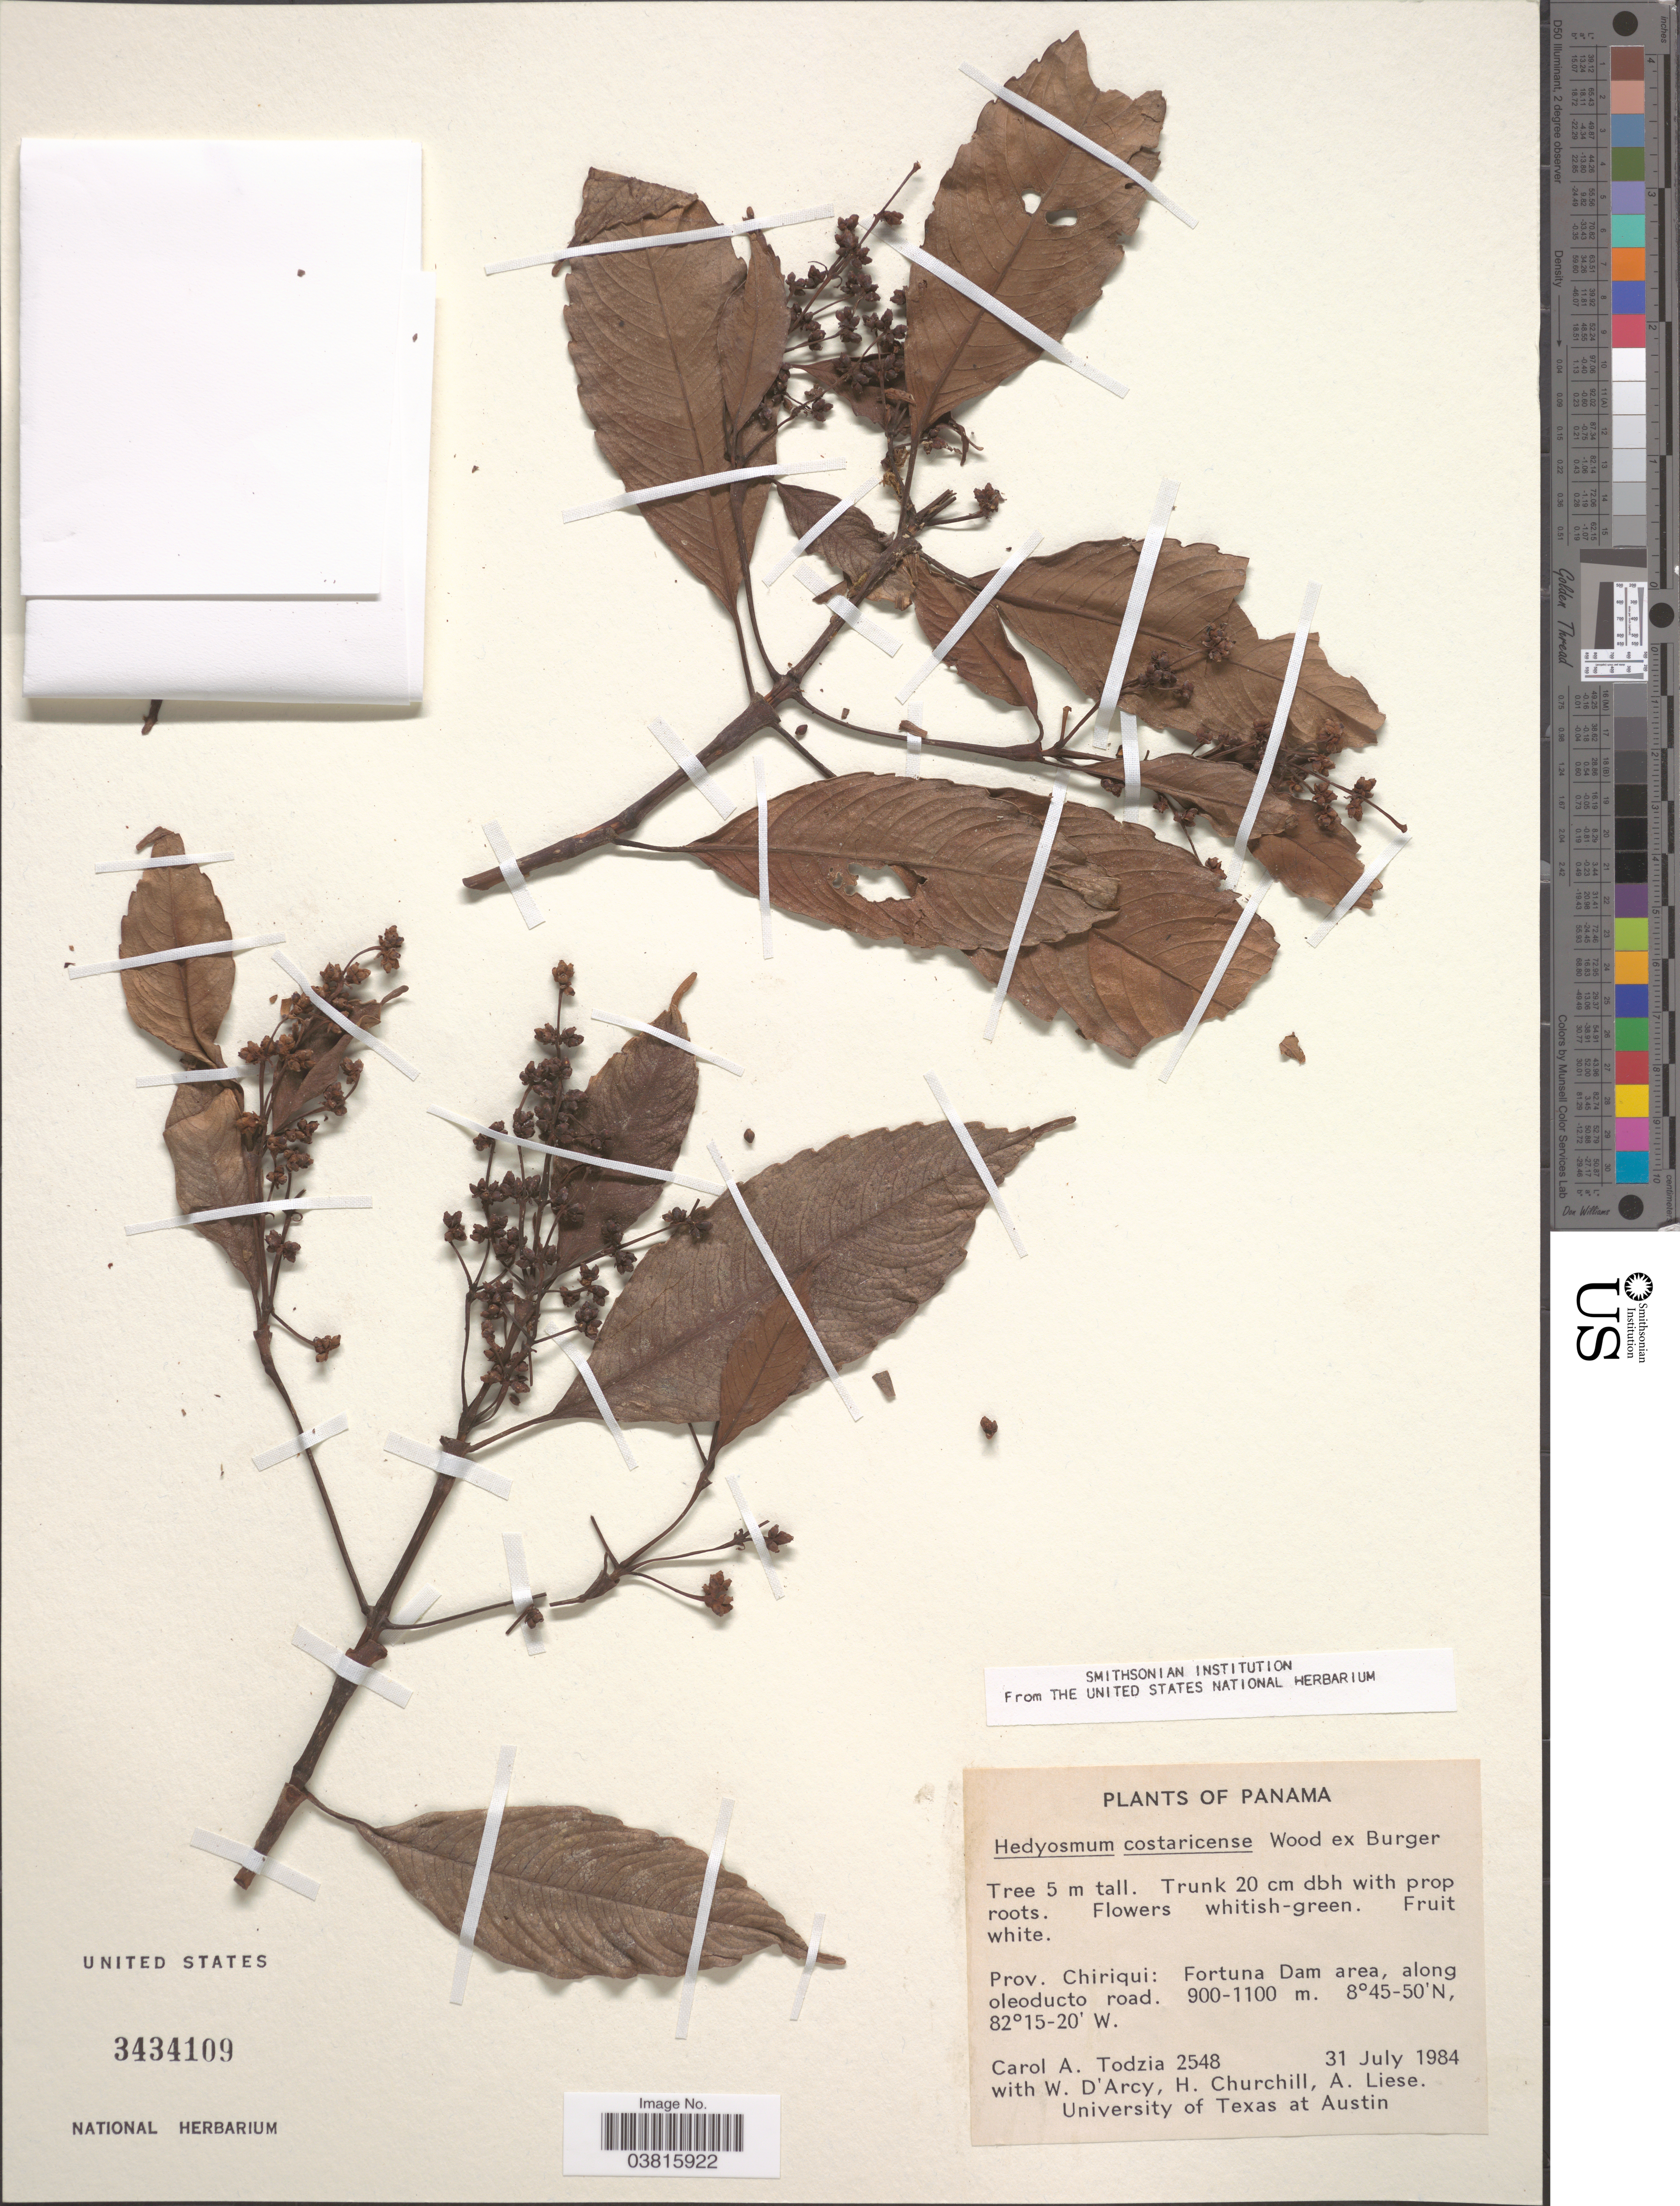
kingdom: Plantae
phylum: Tracheophyta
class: Magnoliopsida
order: Chloranthales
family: Chloranthaceae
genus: Hedyosmum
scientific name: Hedyosmum costaricense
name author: C.E. Wood ex W.C. Burger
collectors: C. A. Todzia, W. G. D'Arcy, H. Churchill & A. Liese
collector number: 2548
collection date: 1984-07-31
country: Panama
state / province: Chiriqui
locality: Fortuna Dam area, along oleoducto road.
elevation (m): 900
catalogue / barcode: US 3434109